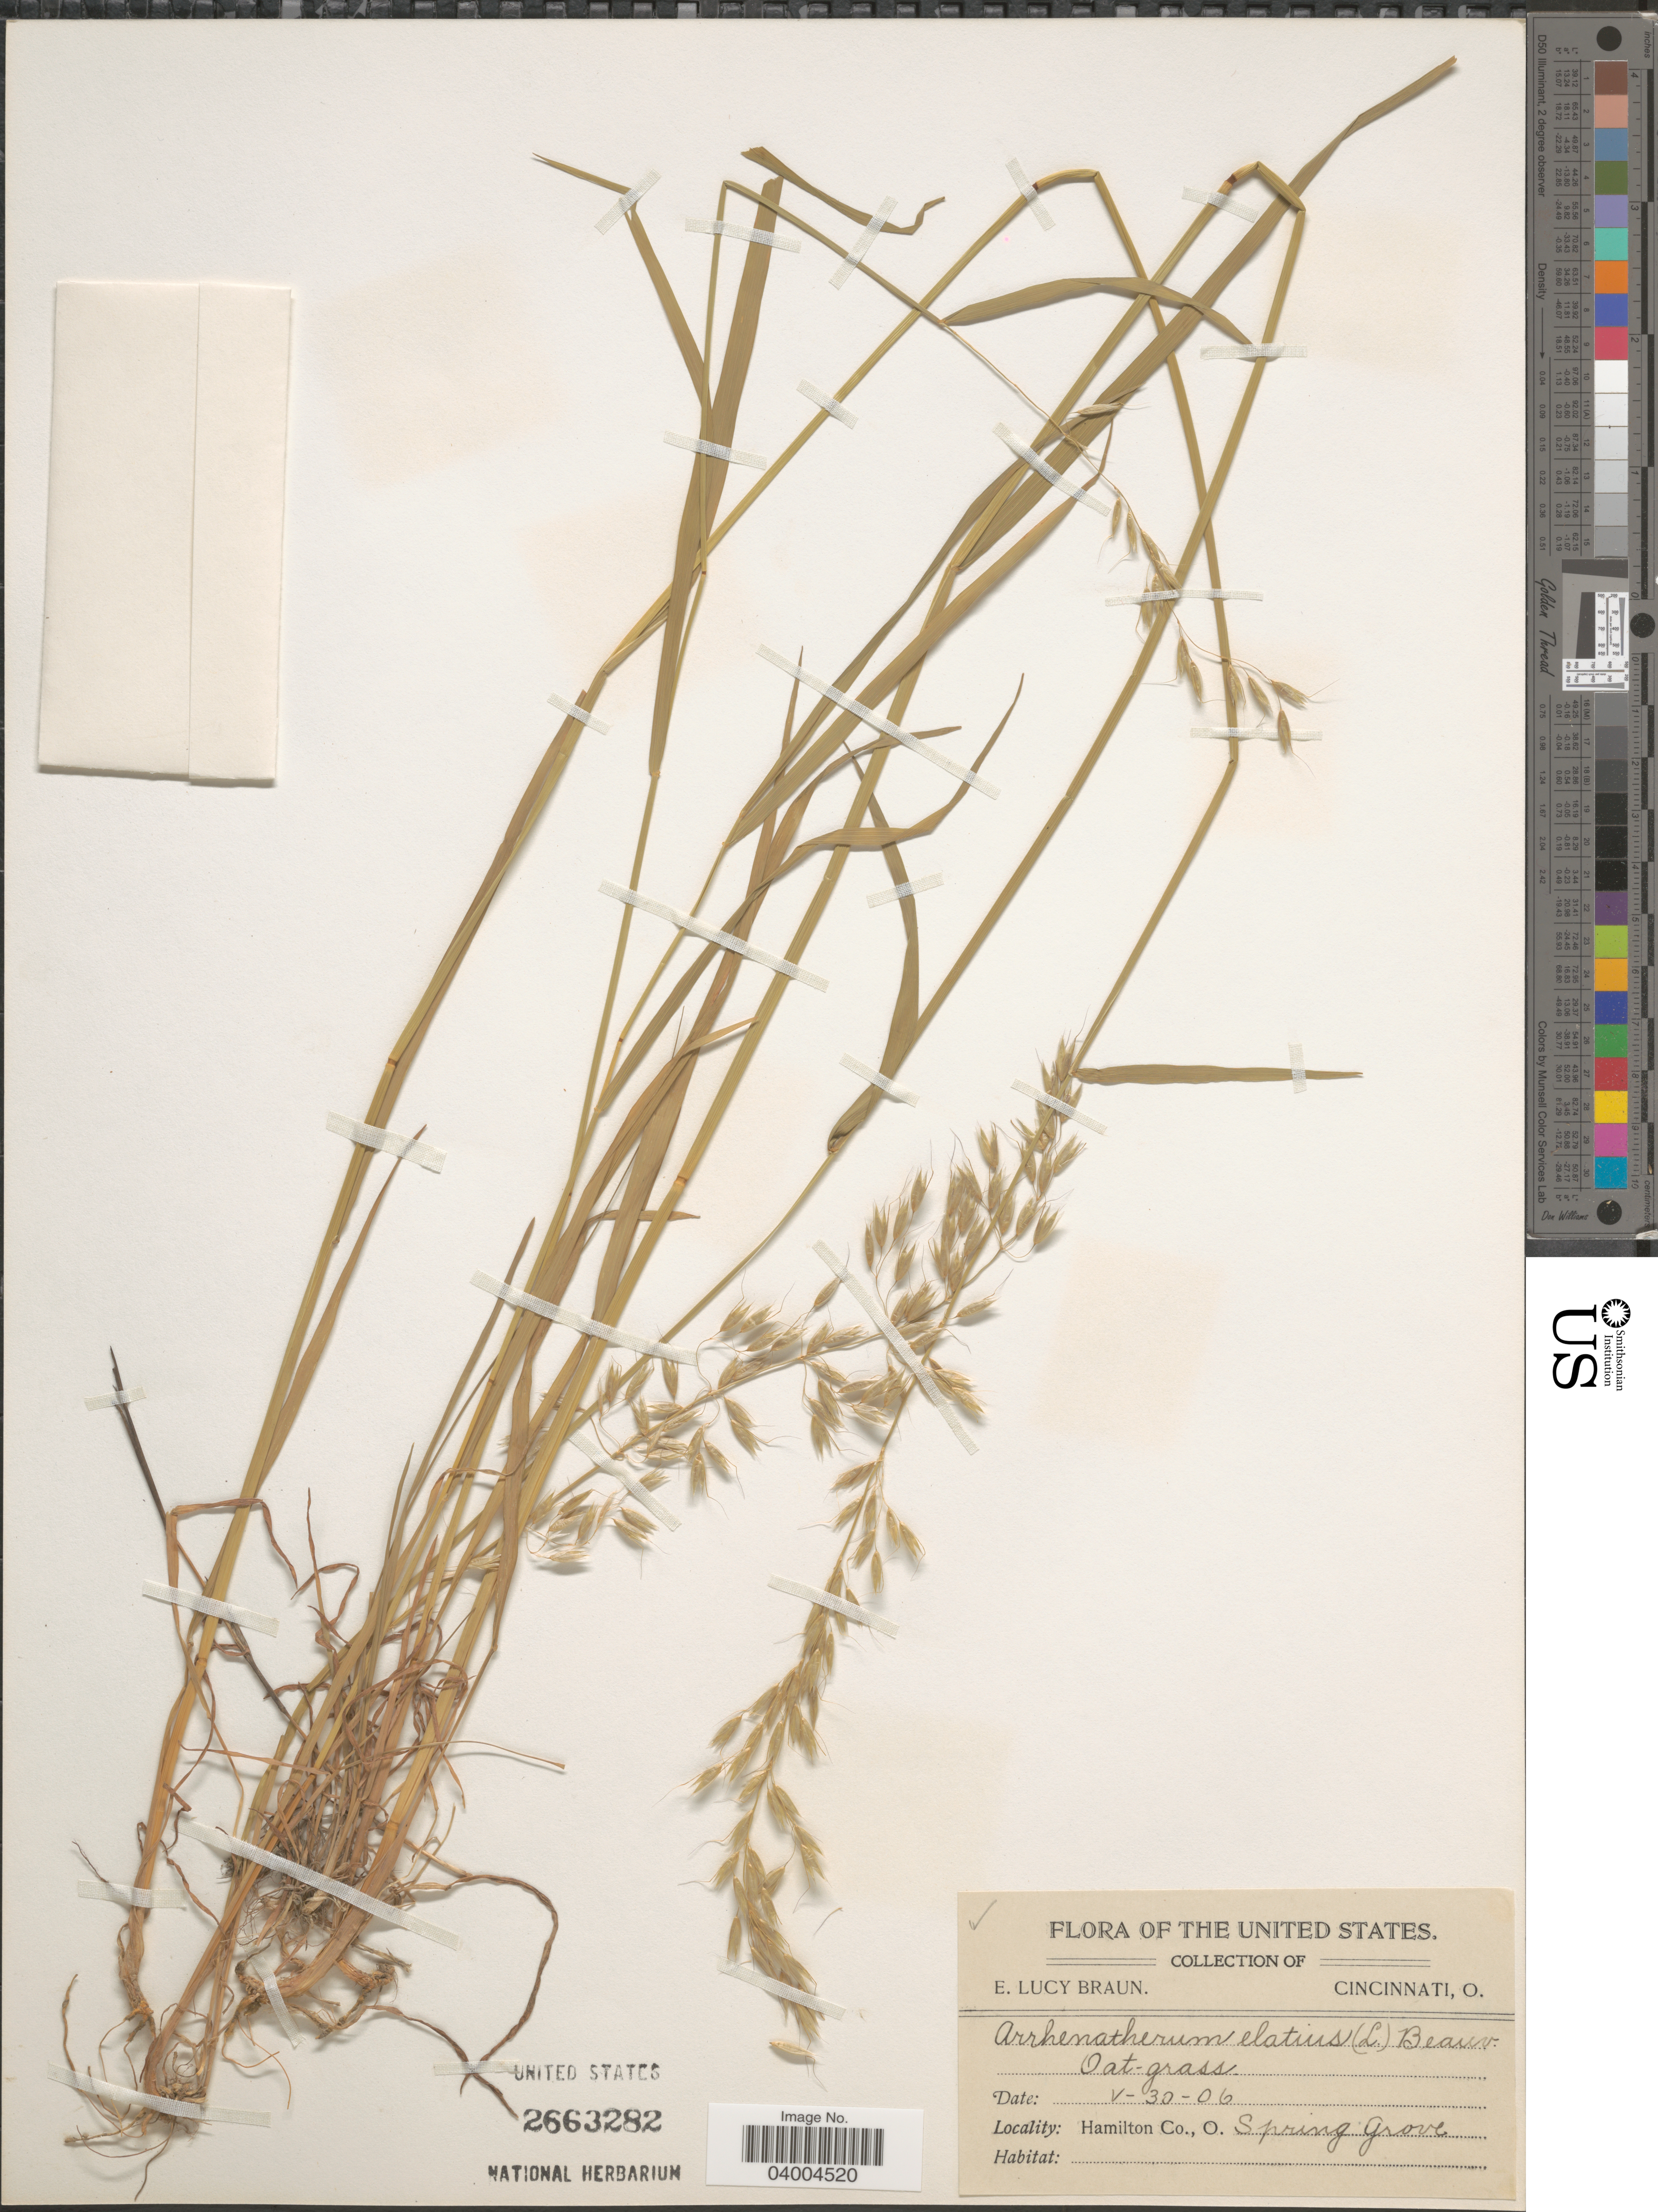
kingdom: Plantae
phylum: Tracheophyta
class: Liliopsida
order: Poales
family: Poaceae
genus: Arrhenatherum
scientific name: Arrhenatherum elatius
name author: (L.) J. Presl & C. Presl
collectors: E. L. Braun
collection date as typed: Transcribed d/m/y: 30/5/6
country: United States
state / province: Ohio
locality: Hamilton Co., Spring Grove.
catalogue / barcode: US 2663282